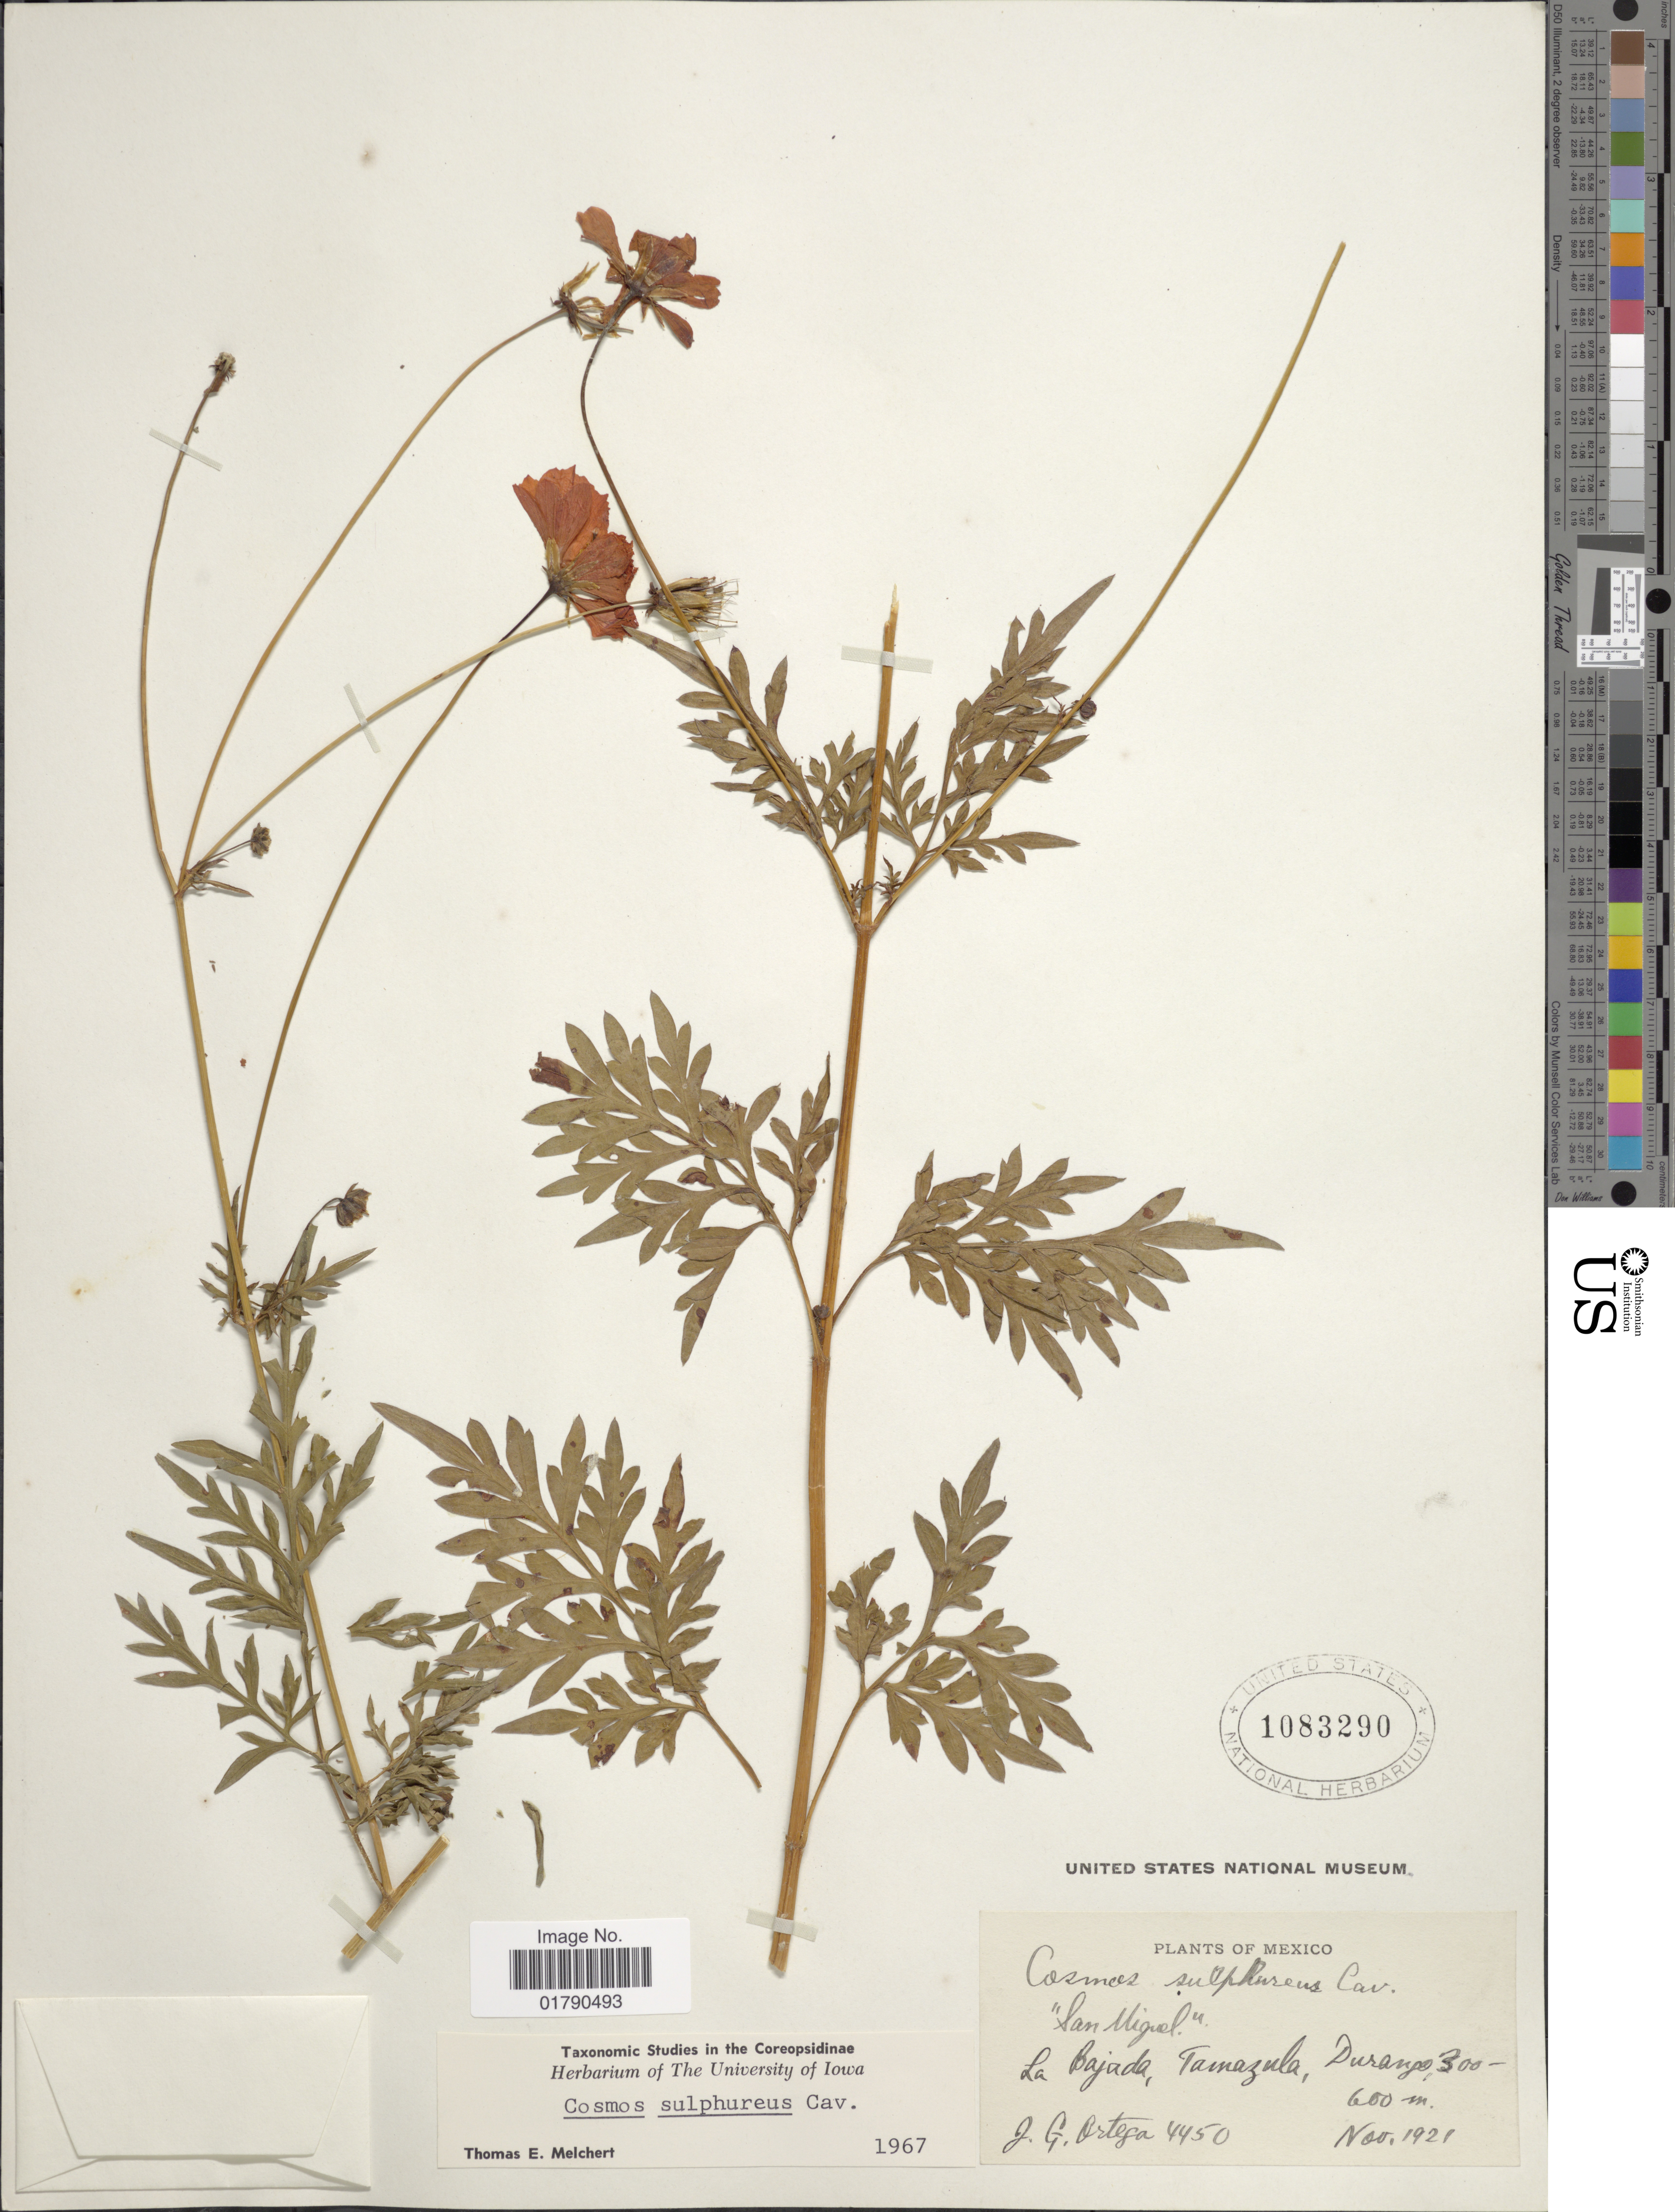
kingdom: Plantae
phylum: Tracheophyta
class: Magnoliopsida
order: Asterales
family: Asteraceae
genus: Cosmos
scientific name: Cosmos sulphureus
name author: Cav.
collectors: J. Ortega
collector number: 4450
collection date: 1921-11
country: Mexico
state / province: Durango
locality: La Bajada, Tamazula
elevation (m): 600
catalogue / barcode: US 1083290